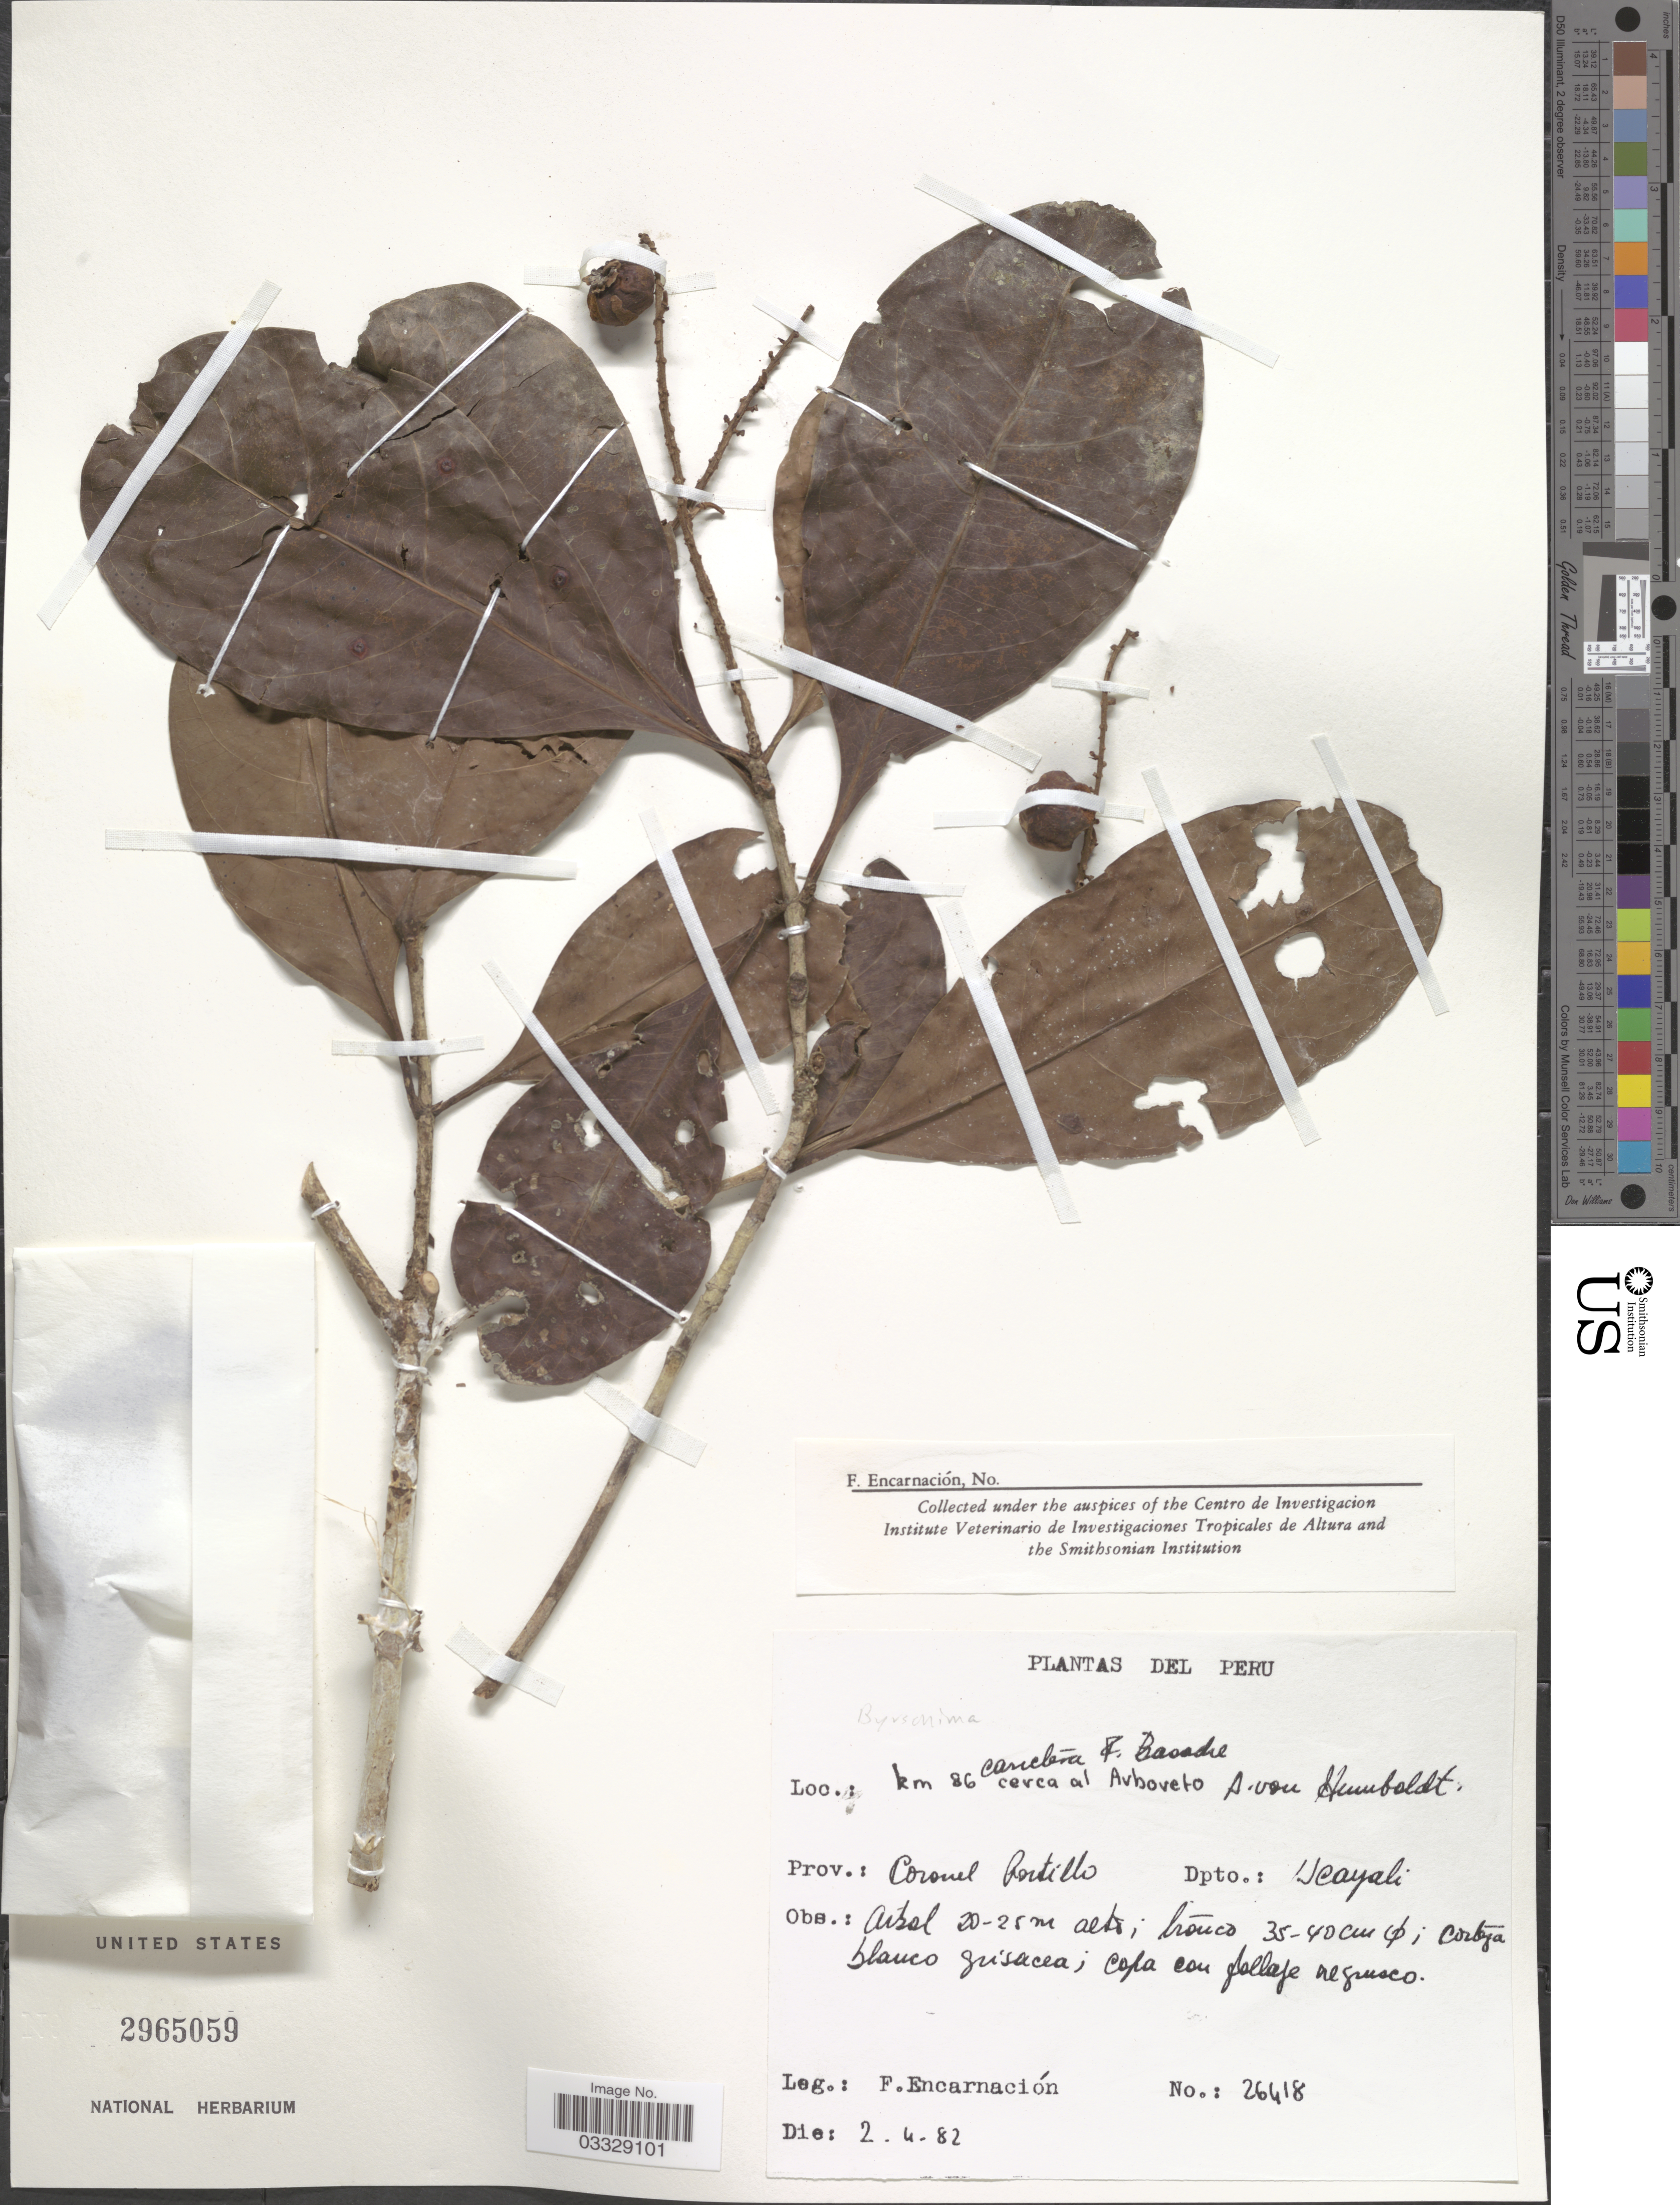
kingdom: Plantae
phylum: Tracheophyta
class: Magnoliopsida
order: Malpighiales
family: Malpighiaceae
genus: Byrsonima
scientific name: Byrsonima sp.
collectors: F. Encarnación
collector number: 26418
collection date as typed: Transcribed d/m/y: 2/4/82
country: Peru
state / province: Ucayali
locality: Km. 86 carretera cerca al Arboreto A. von Humboldt, Prov. Coronel Portillo, Dpto. Ucayali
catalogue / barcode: US 2965059